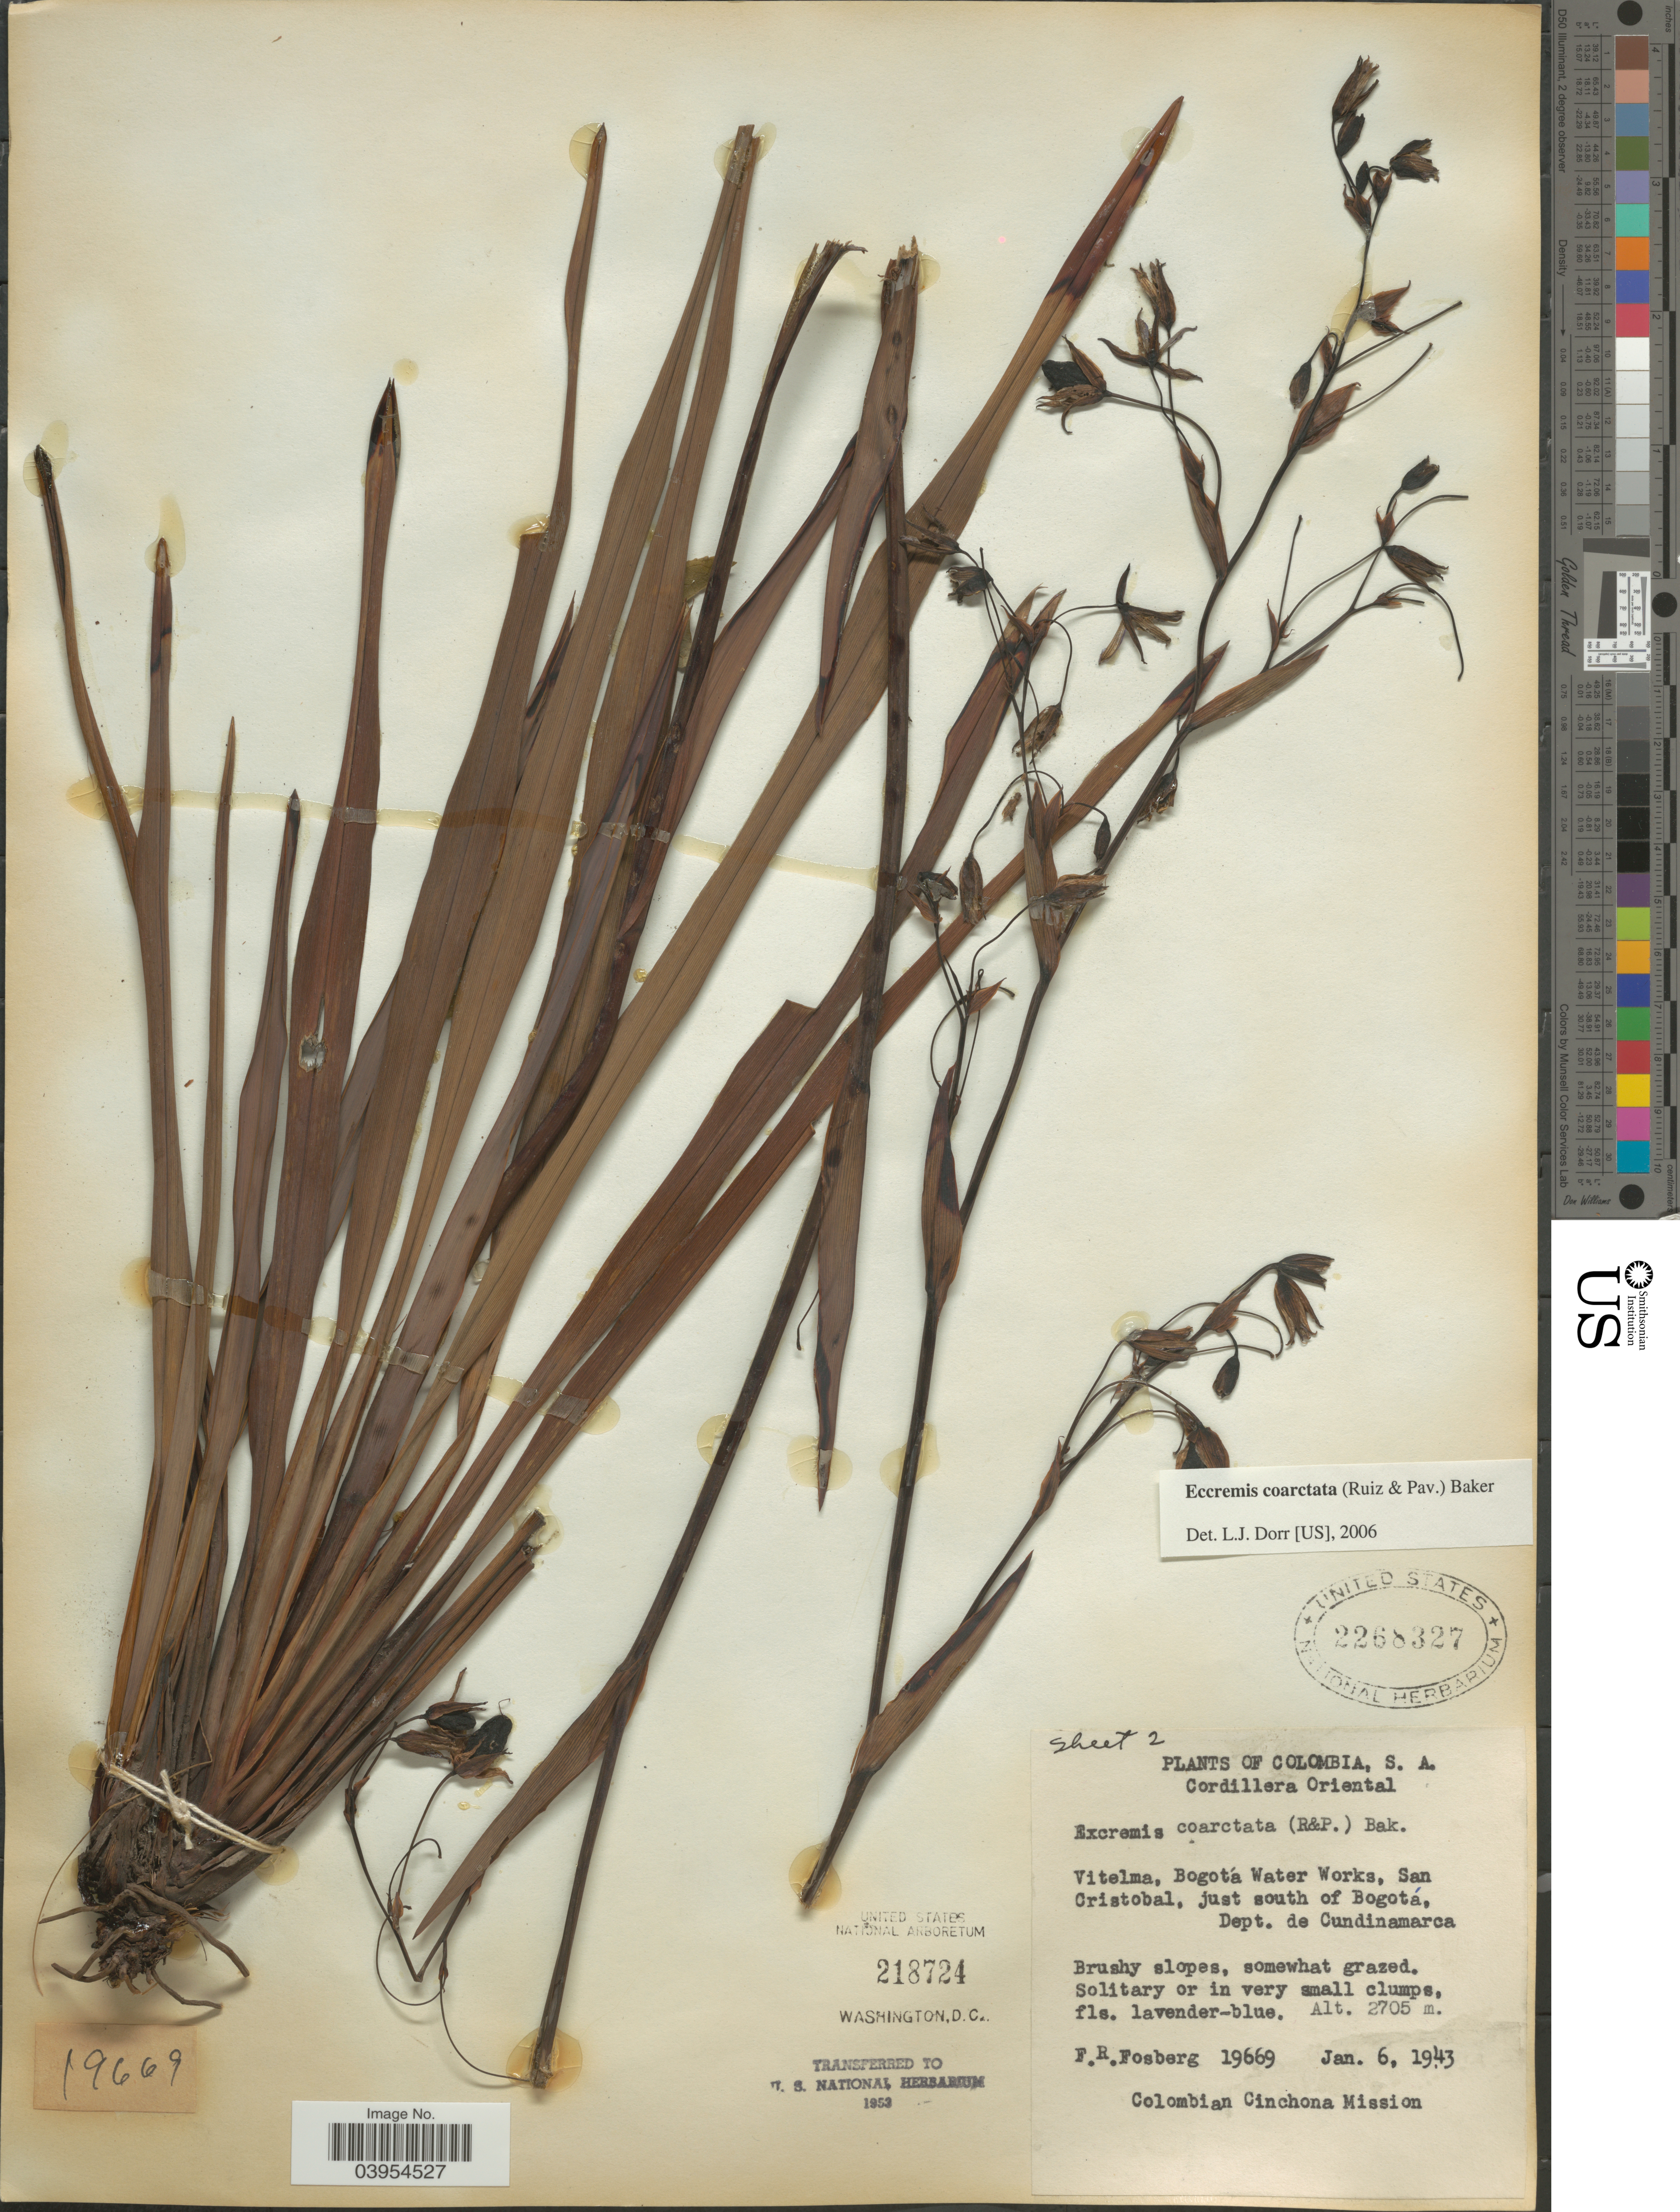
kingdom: Plantae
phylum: Tracheophyta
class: Liliopsida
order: Asparagales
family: Asphodelaceae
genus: Eccremis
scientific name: Eccremis coarctata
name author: Baker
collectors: F. R. Fosberg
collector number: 19669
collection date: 1943-01-06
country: Colombia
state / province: Cundinamarca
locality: Cordillera Oriental. Vitelma, Bogotá Water Works, San Cristobal, just south of Bogotá, Dept. de Cundinamarca.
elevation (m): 2705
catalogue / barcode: US 2268327